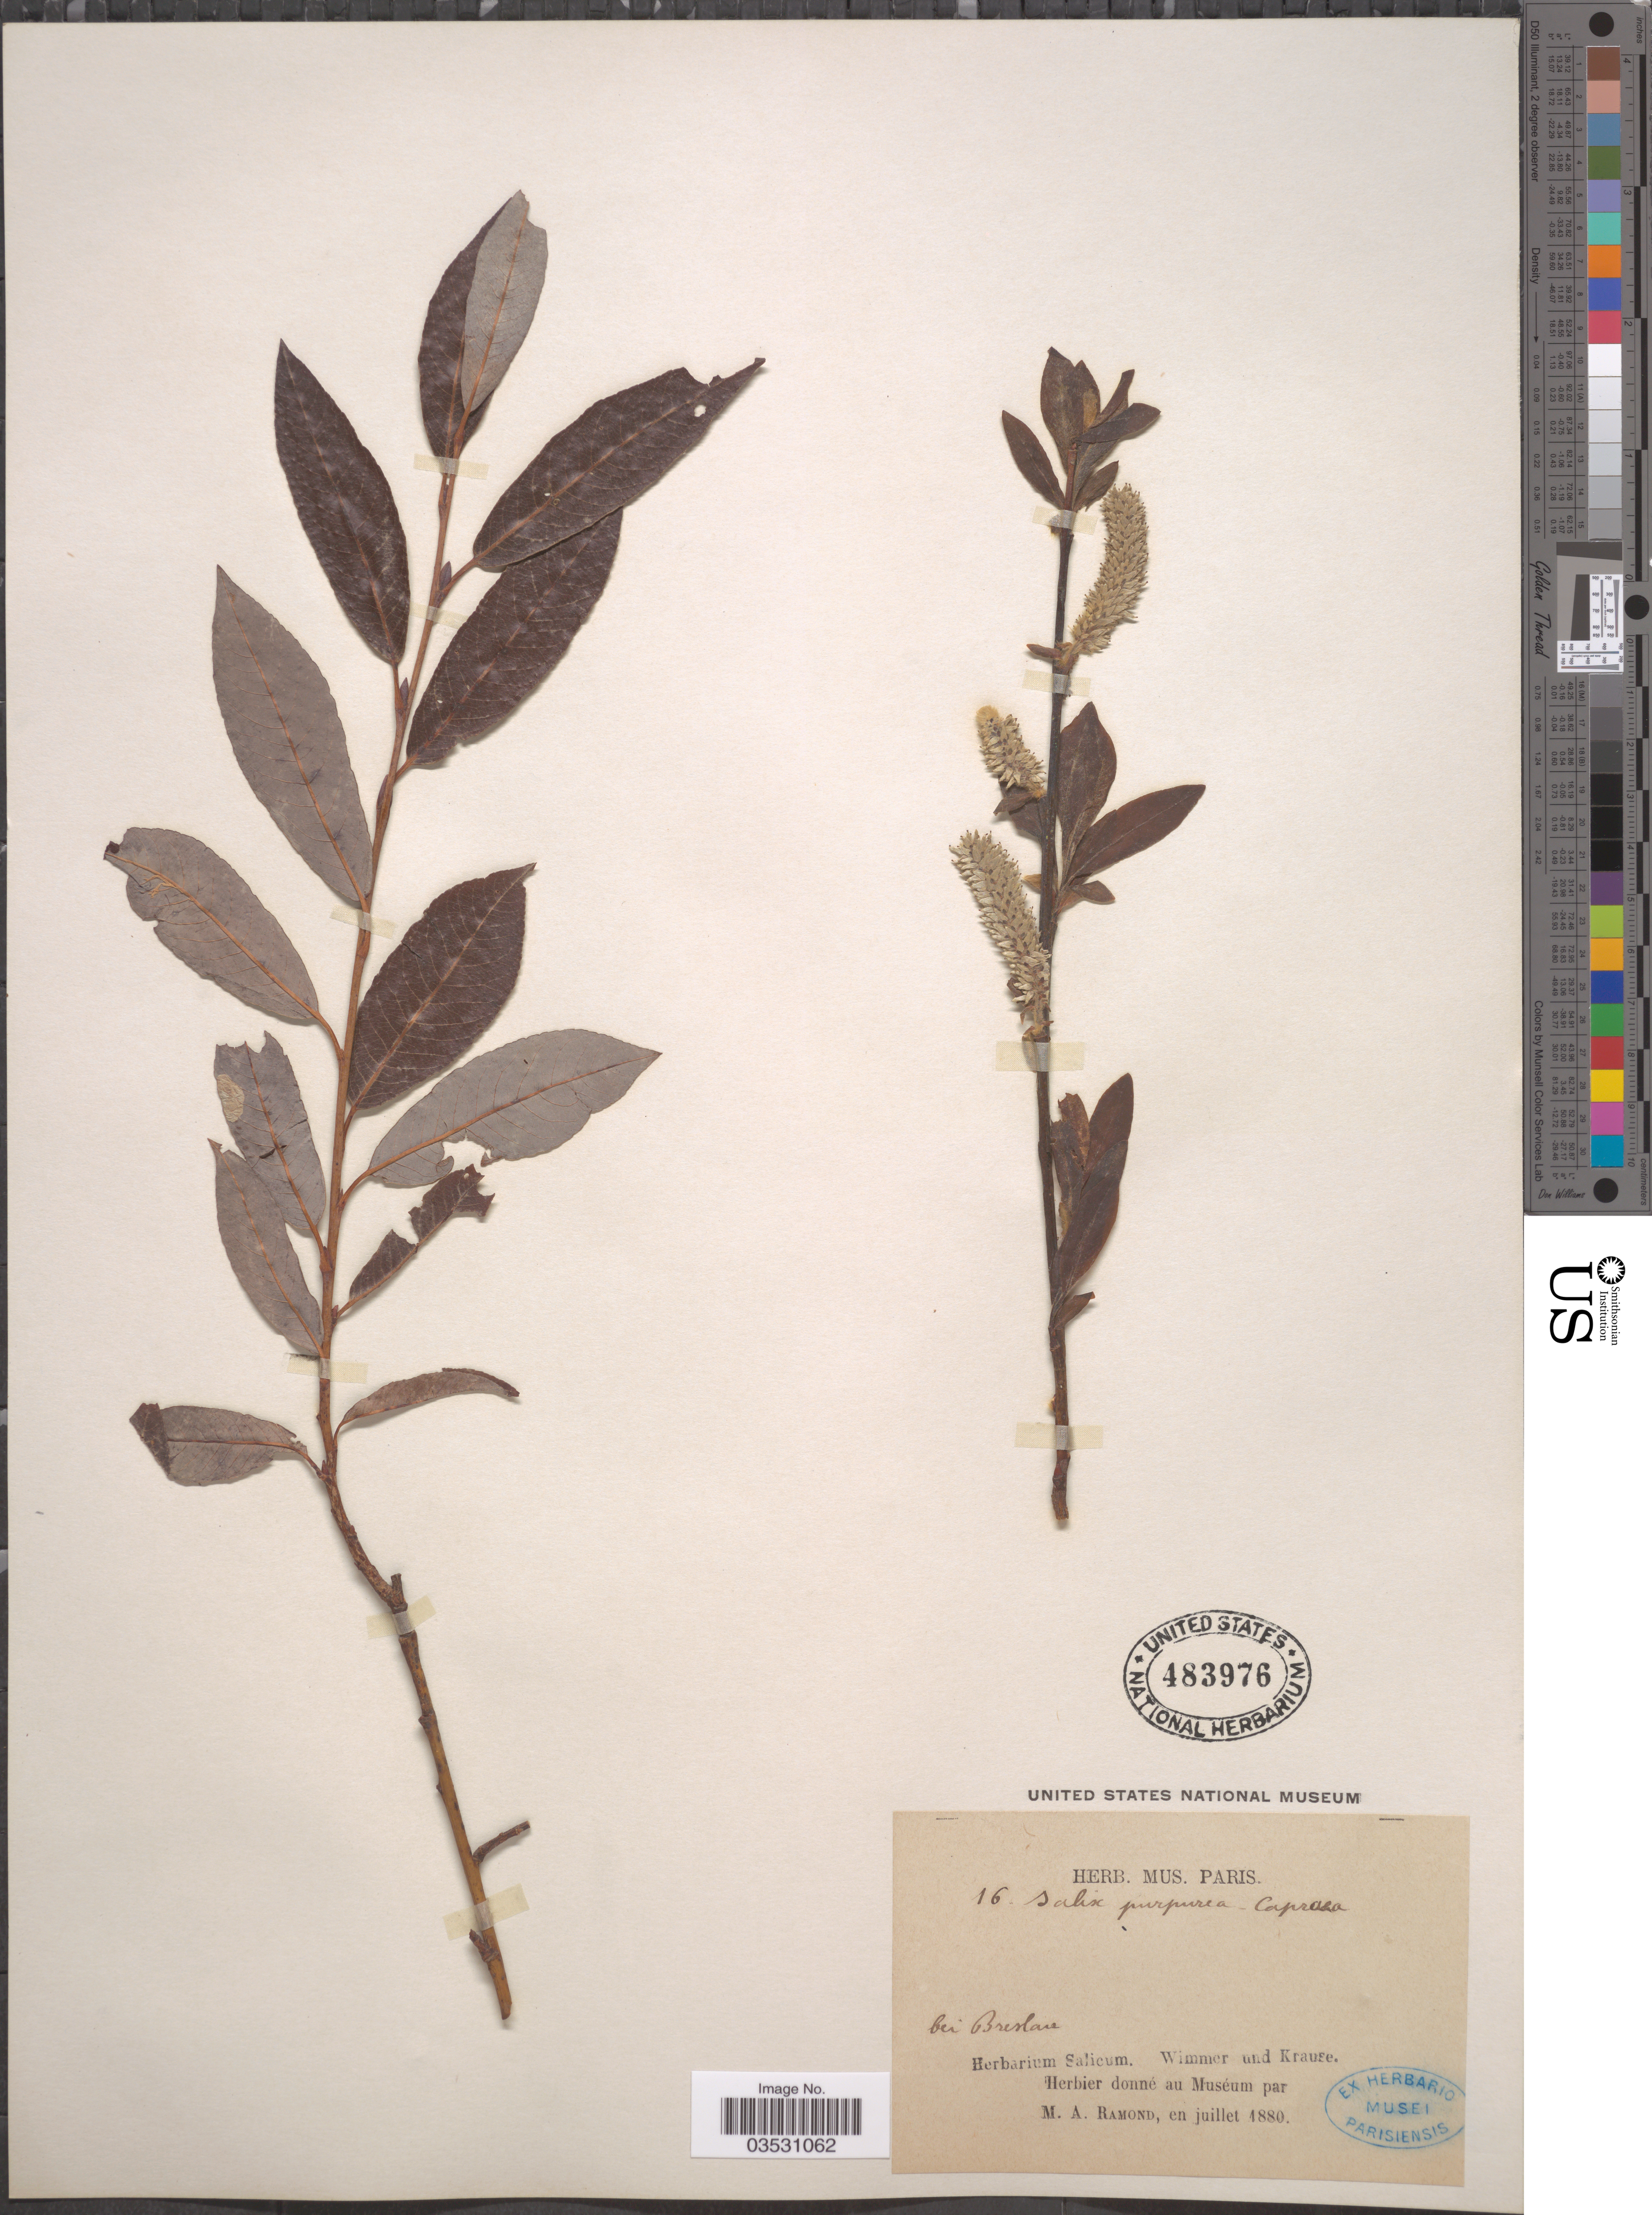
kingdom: Plantae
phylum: Tracheophyta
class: Magnoliopsida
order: Malpighiales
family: Salicaceae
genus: Salix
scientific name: Salix purpurea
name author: L.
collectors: Wimmer & -- Krause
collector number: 16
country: Poland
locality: Bei Breslau.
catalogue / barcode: US 483976